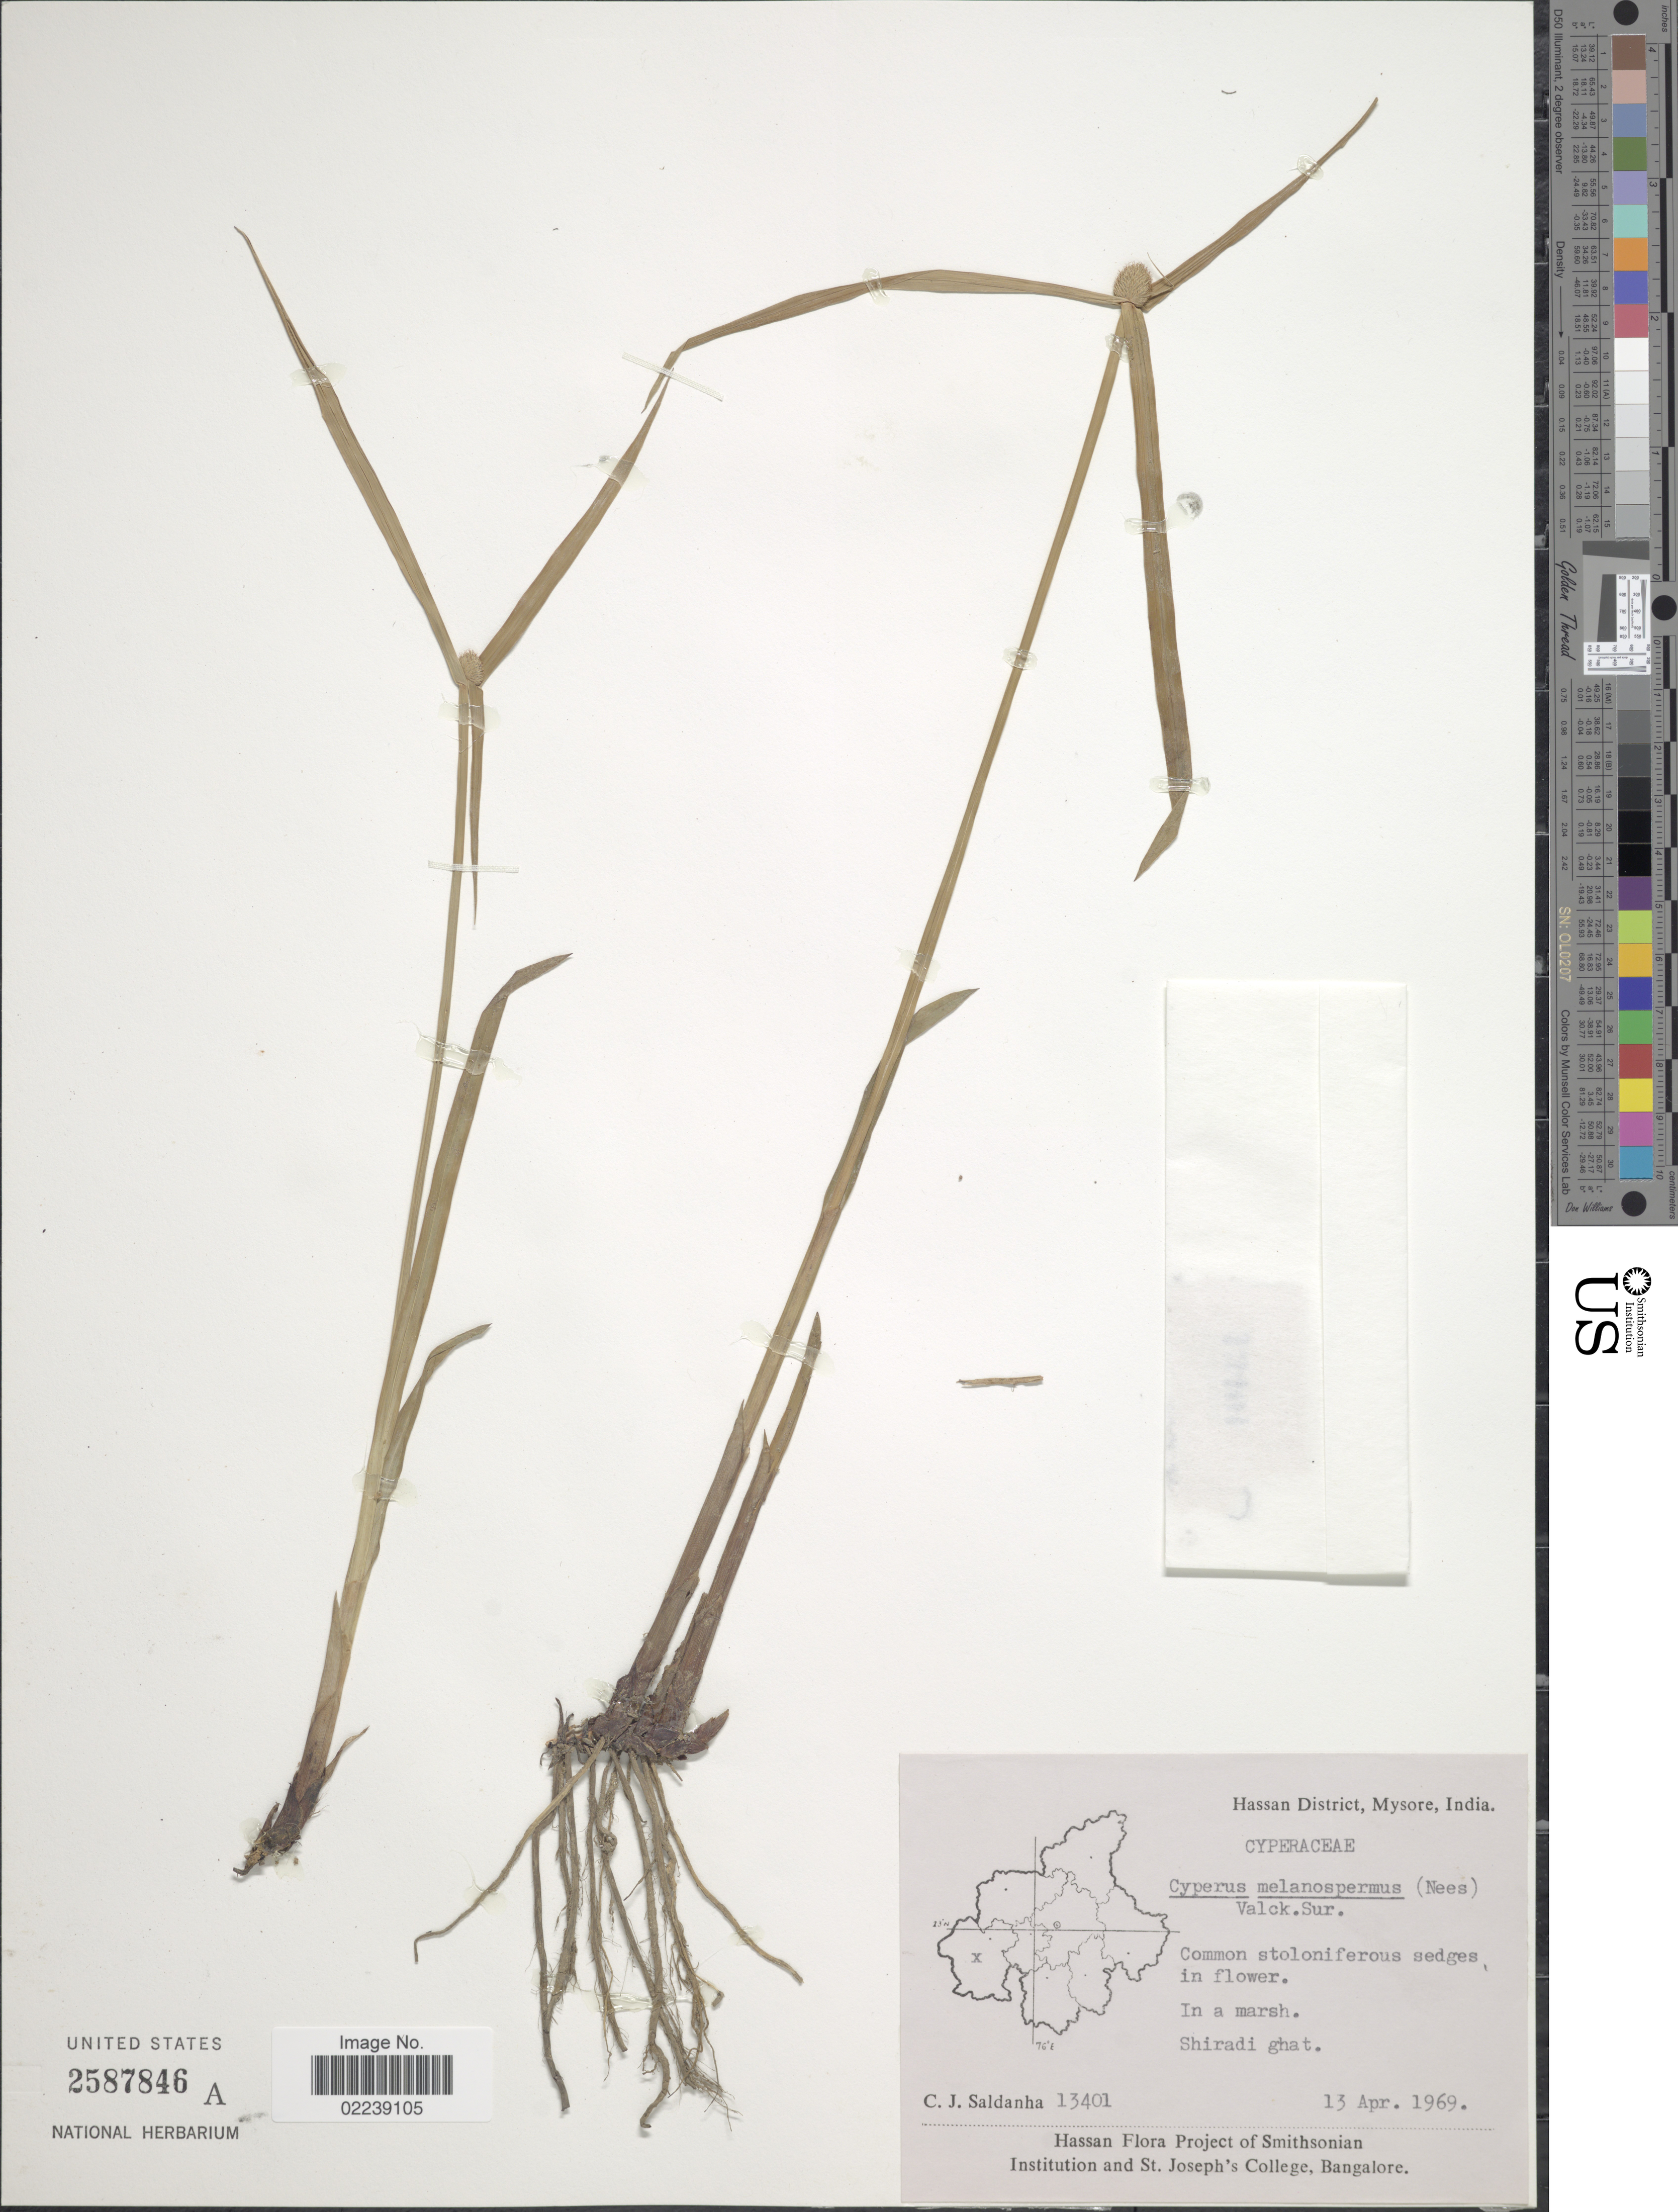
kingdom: Plantae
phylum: Tracheophyta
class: Liliopsida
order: Poales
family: Cyperaceae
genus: Cyperus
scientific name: Cyperus melanospermus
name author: (Nees) Valck. Sur.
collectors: C. J. Saldanha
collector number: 13401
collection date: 1969-04-13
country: India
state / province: Karnataka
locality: Hasan District, Mysore. Shiradi ghat.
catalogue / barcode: US 2587846A